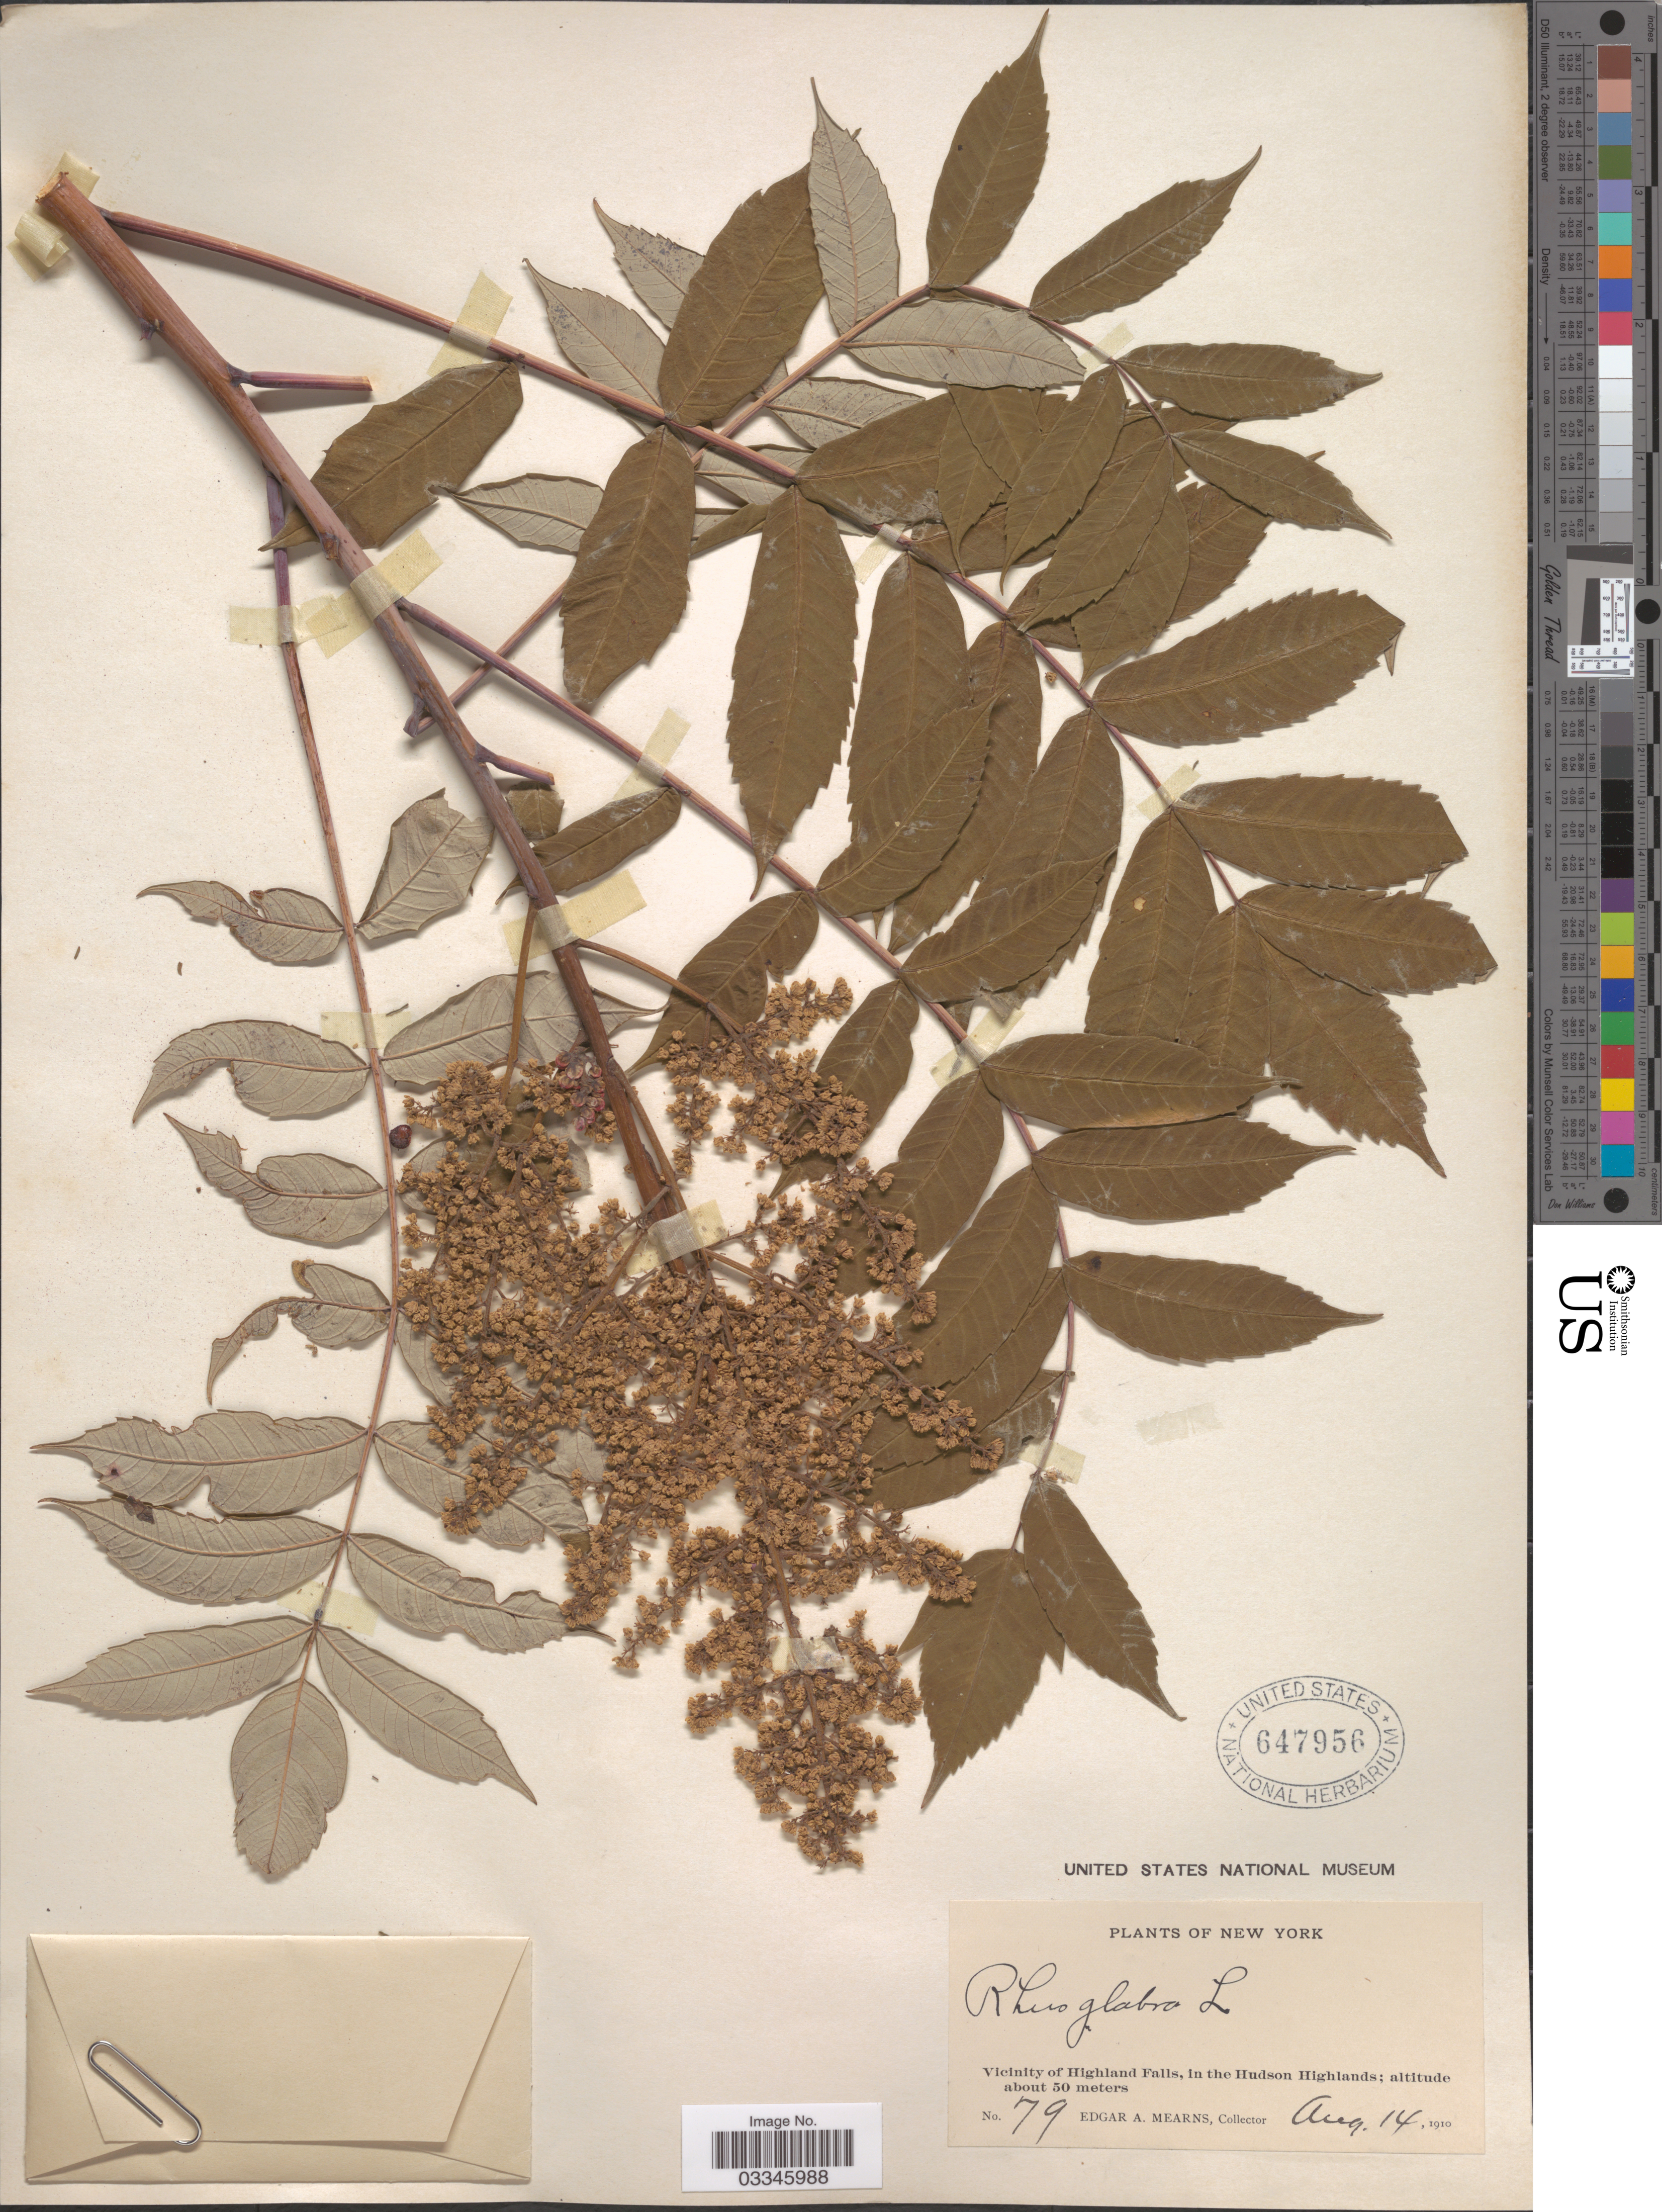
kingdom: Plantae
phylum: Tracheophyta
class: Magnoliopsida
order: Sapindales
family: Anacardiaceae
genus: Rhus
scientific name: Rhus glabra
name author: L.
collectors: E. A. Mearns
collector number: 79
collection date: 1910-08-14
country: United States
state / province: New York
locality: Vicinity of Highland Falls, in the Hudson Highlands.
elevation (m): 50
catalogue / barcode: US 647956